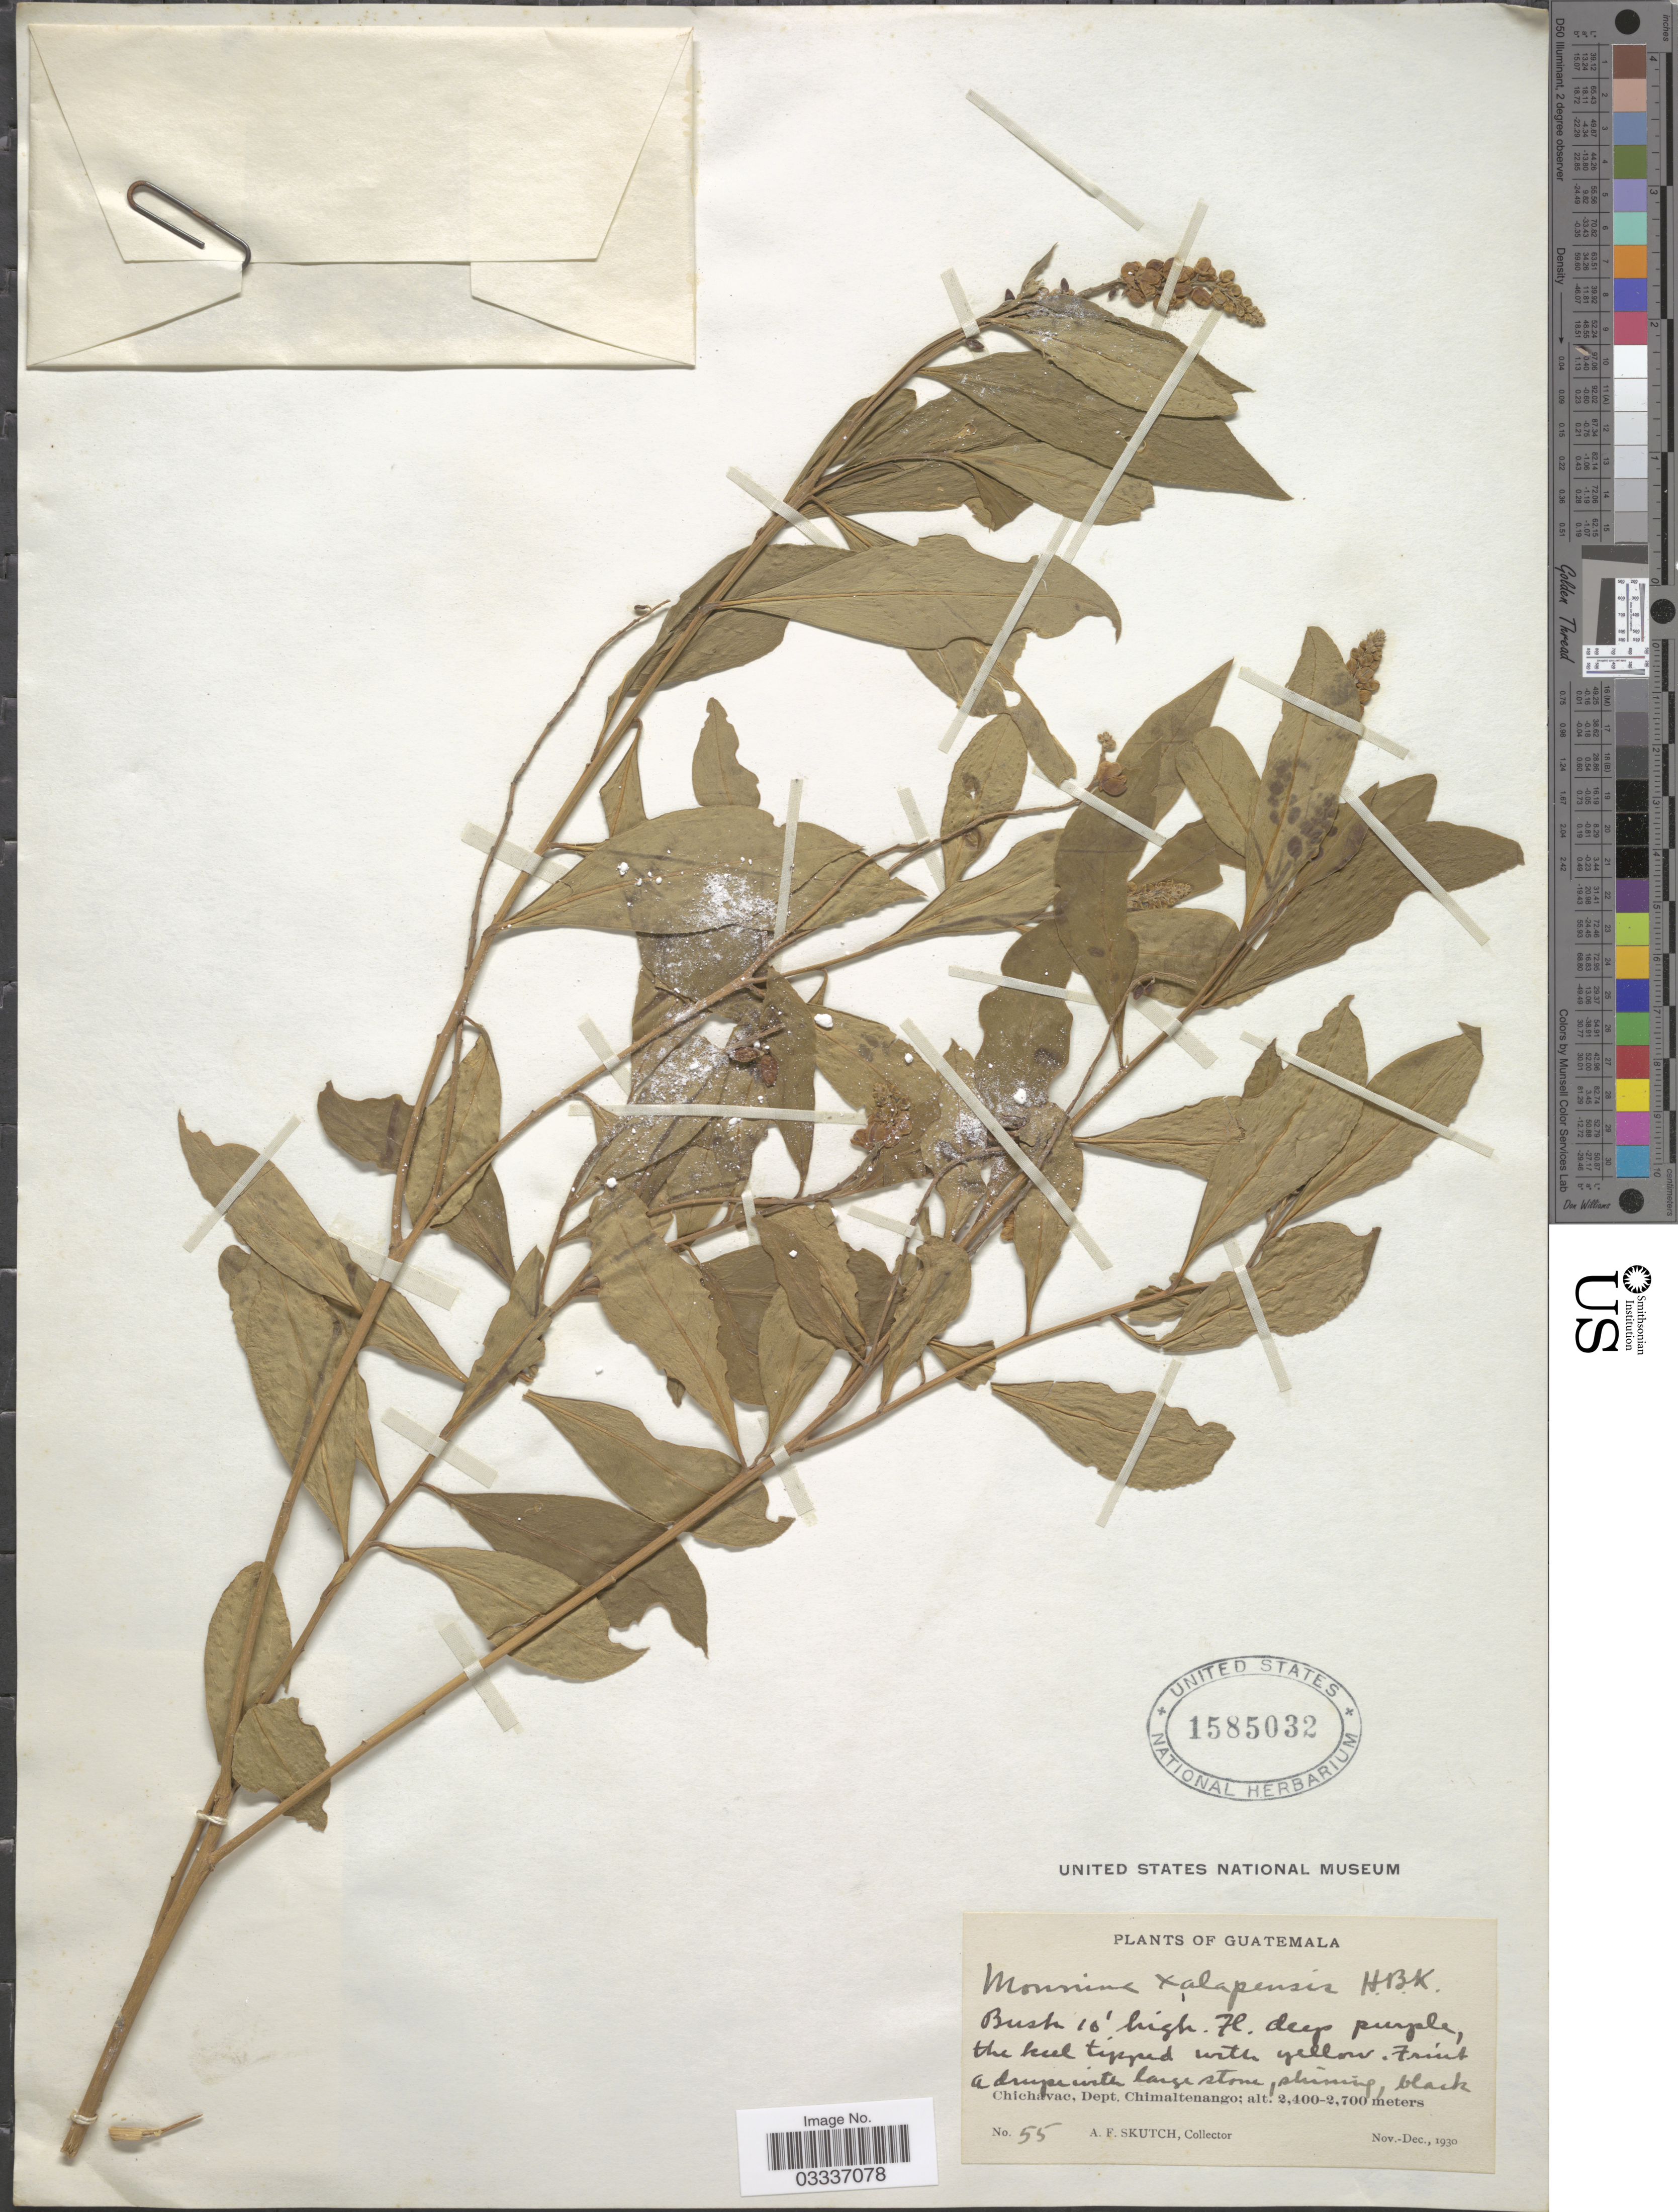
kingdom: Plantae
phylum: Tracheophyta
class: Magnoliopsida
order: Fabales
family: Polygalaceae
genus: Monnina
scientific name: Monnina xalapensis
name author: Kunth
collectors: A. F. Skutch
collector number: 55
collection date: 1930-11/1930-12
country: Guatemala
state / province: Chimaltenango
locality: Chichavac, Dept. Chimaltenango.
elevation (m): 2400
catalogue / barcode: US 1585032